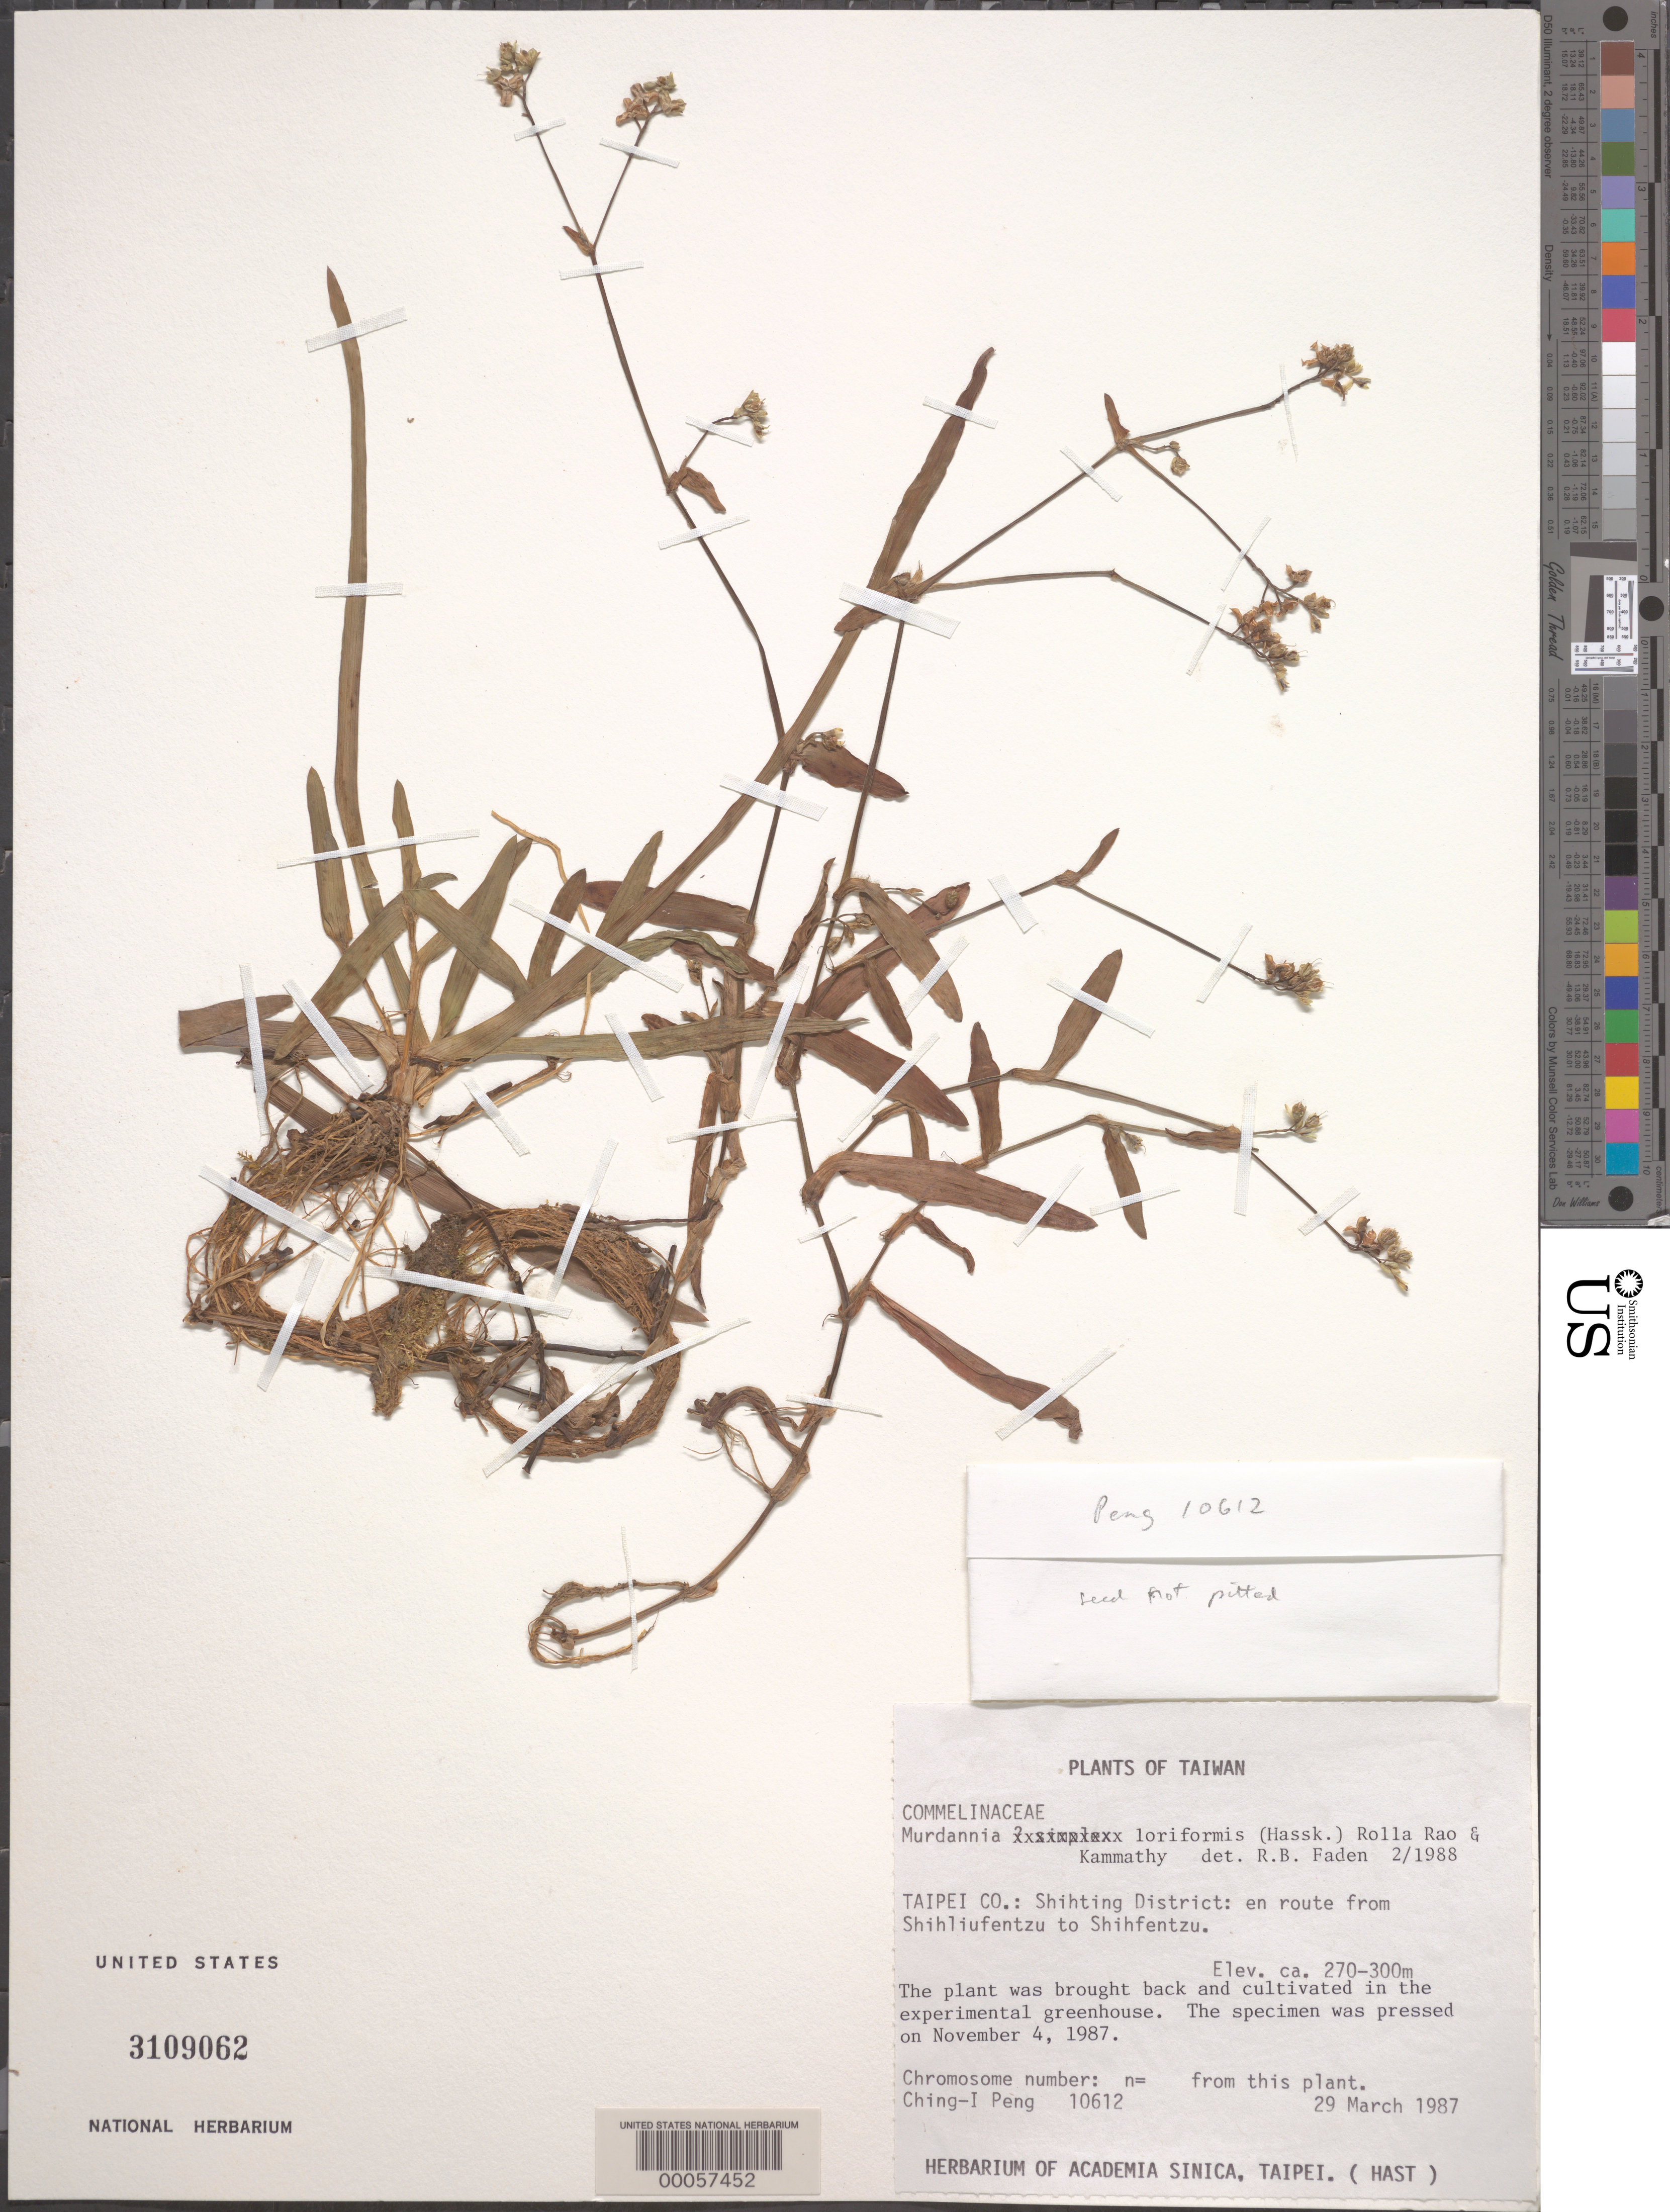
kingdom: Plantae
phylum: Tracheophyta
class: Liliopsida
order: Commelinales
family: Commelinaceae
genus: Murdannia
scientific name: Murdannia loriformis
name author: (Hassk.) R.S. Rao & Kammathy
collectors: C.-I Peng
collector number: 10612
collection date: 1987-03-29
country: Taiwan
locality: Taipei Co.: Shihting District: en route from Sihliufentzu to Shihfentzu.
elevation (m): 270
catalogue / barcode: US 3109062